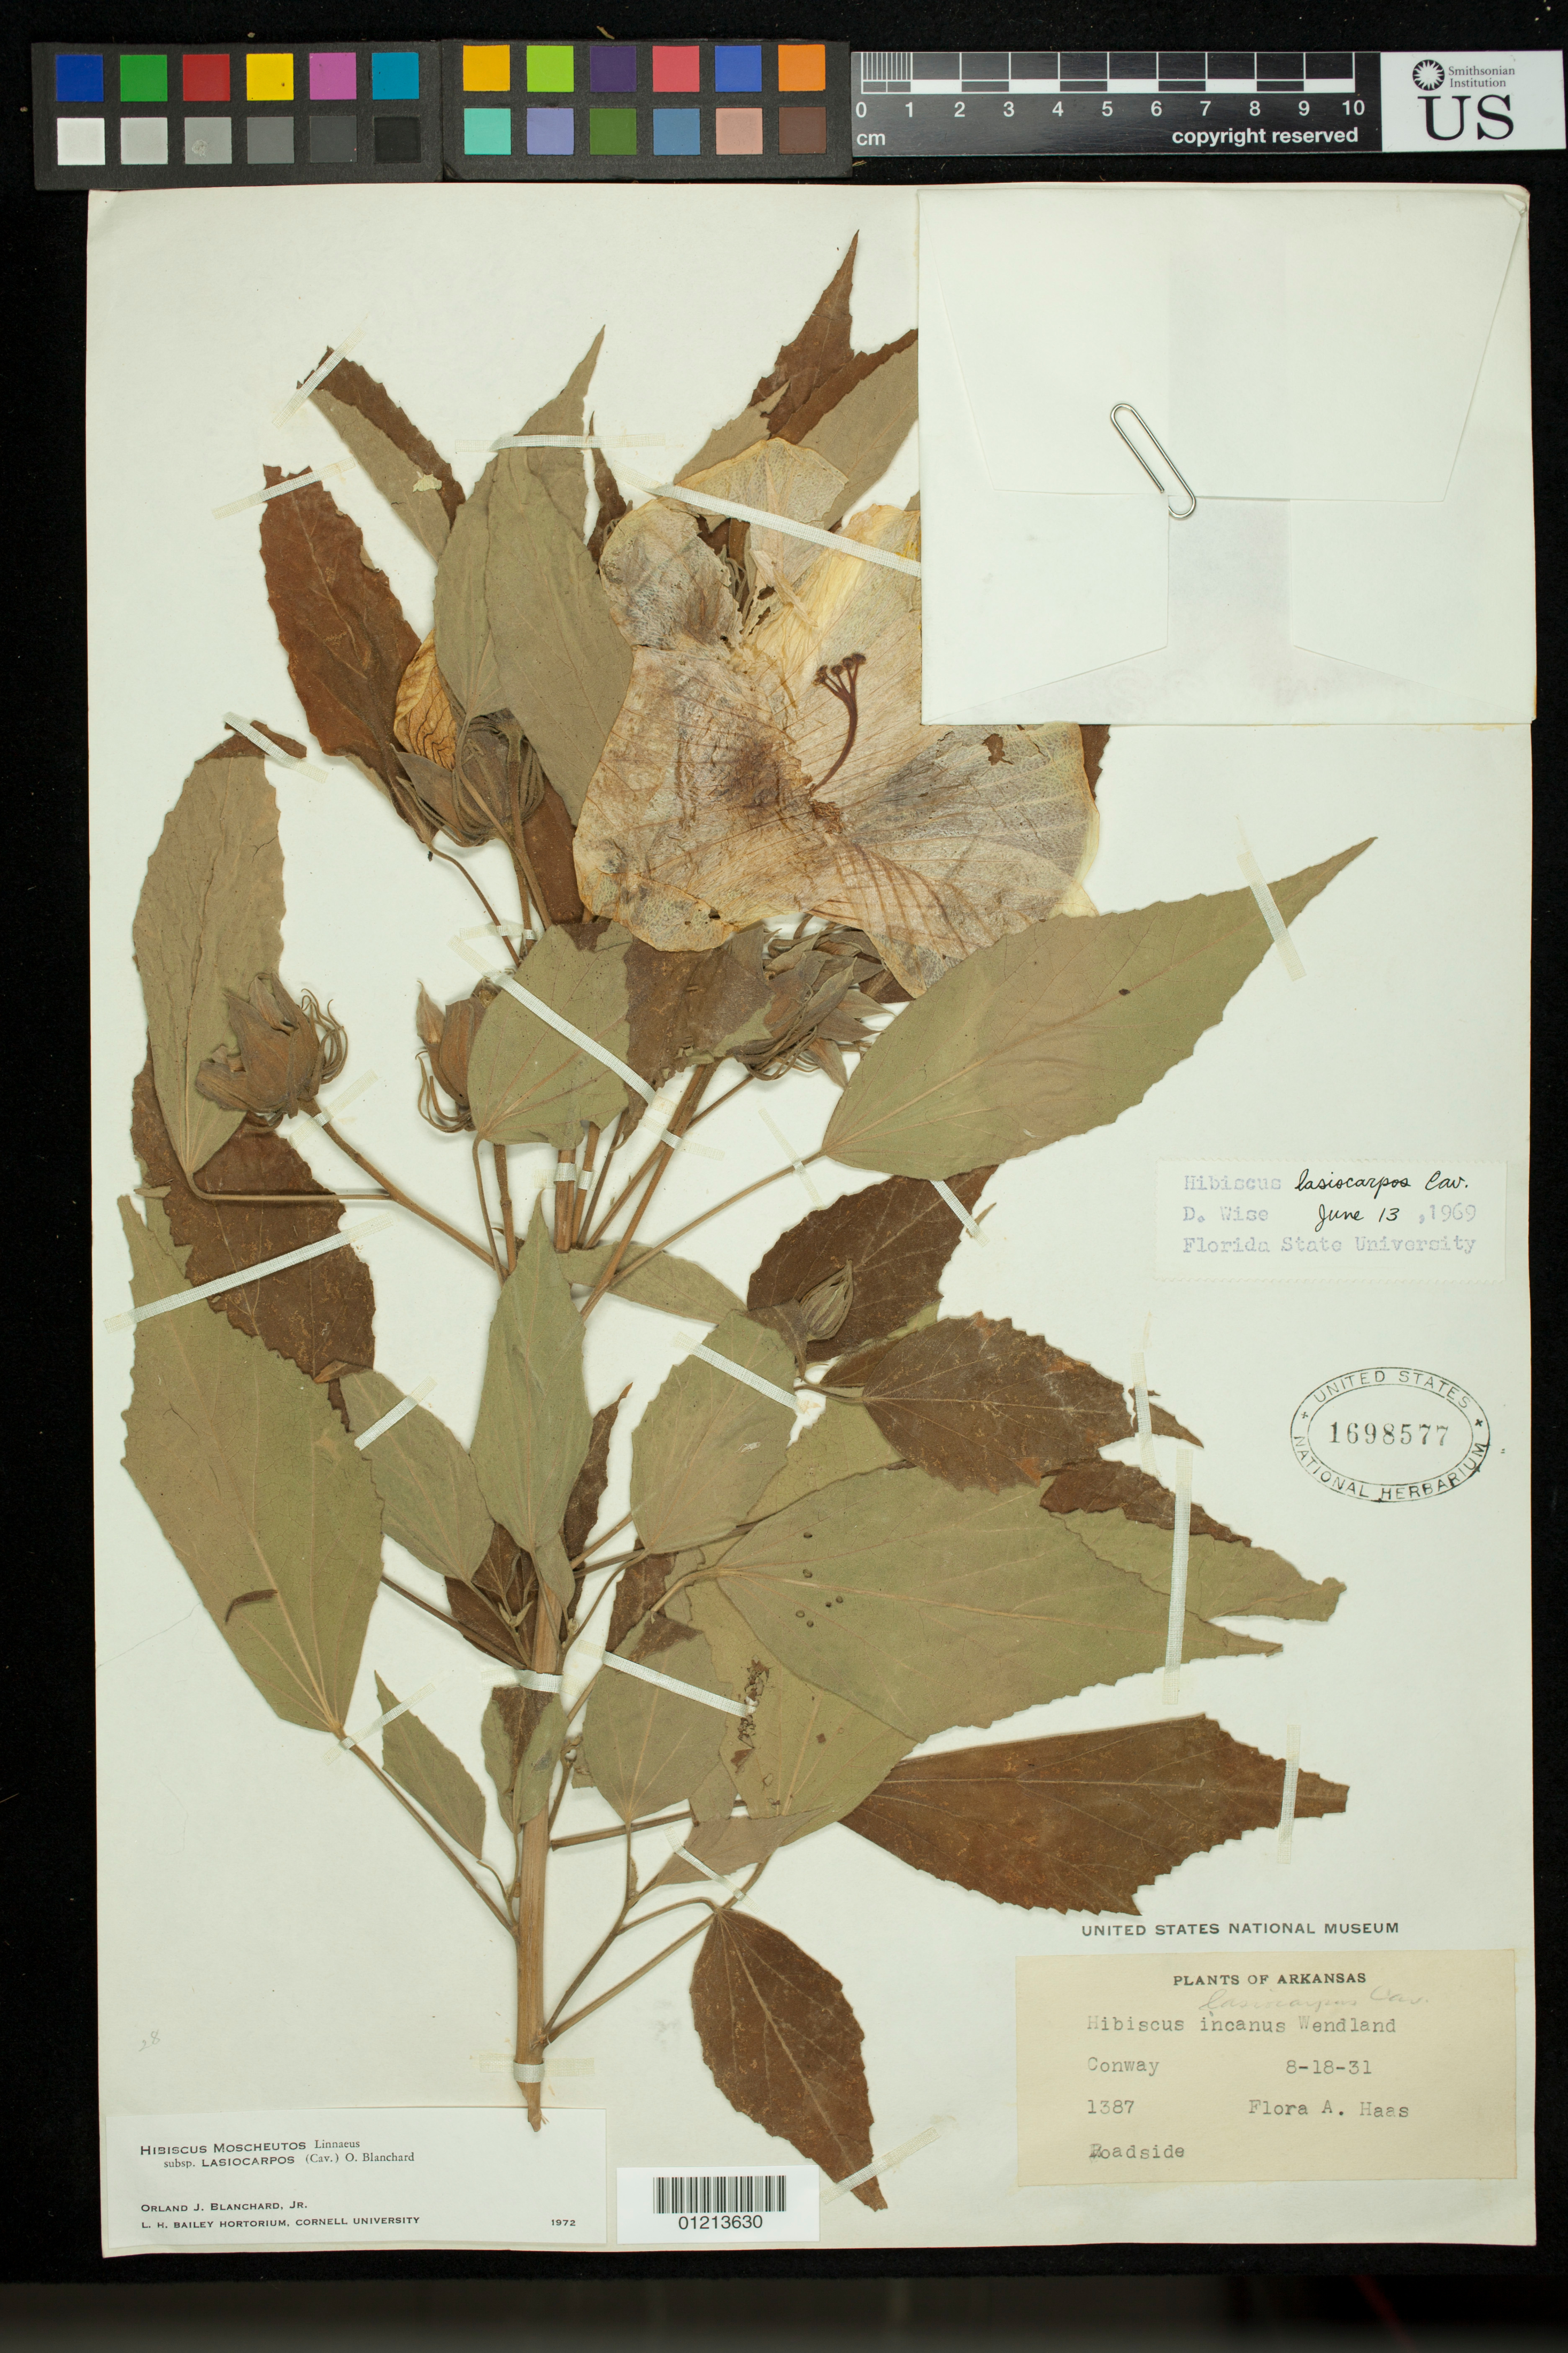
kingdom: Plantae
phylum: Tracheophyta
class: Magnoliopsida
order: Malvales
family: Malvaceae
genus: Hibiscus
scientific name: Hibiscus moscheutos subsp. lasiocarpos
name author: (Cav.) O.J. Blanch.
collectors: F. A. Haas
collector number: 1387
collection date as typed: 18 Aug 1931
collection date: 1931-08-18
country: United States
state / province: Arkansas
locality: Conway, roadside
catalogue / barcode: US 1698577